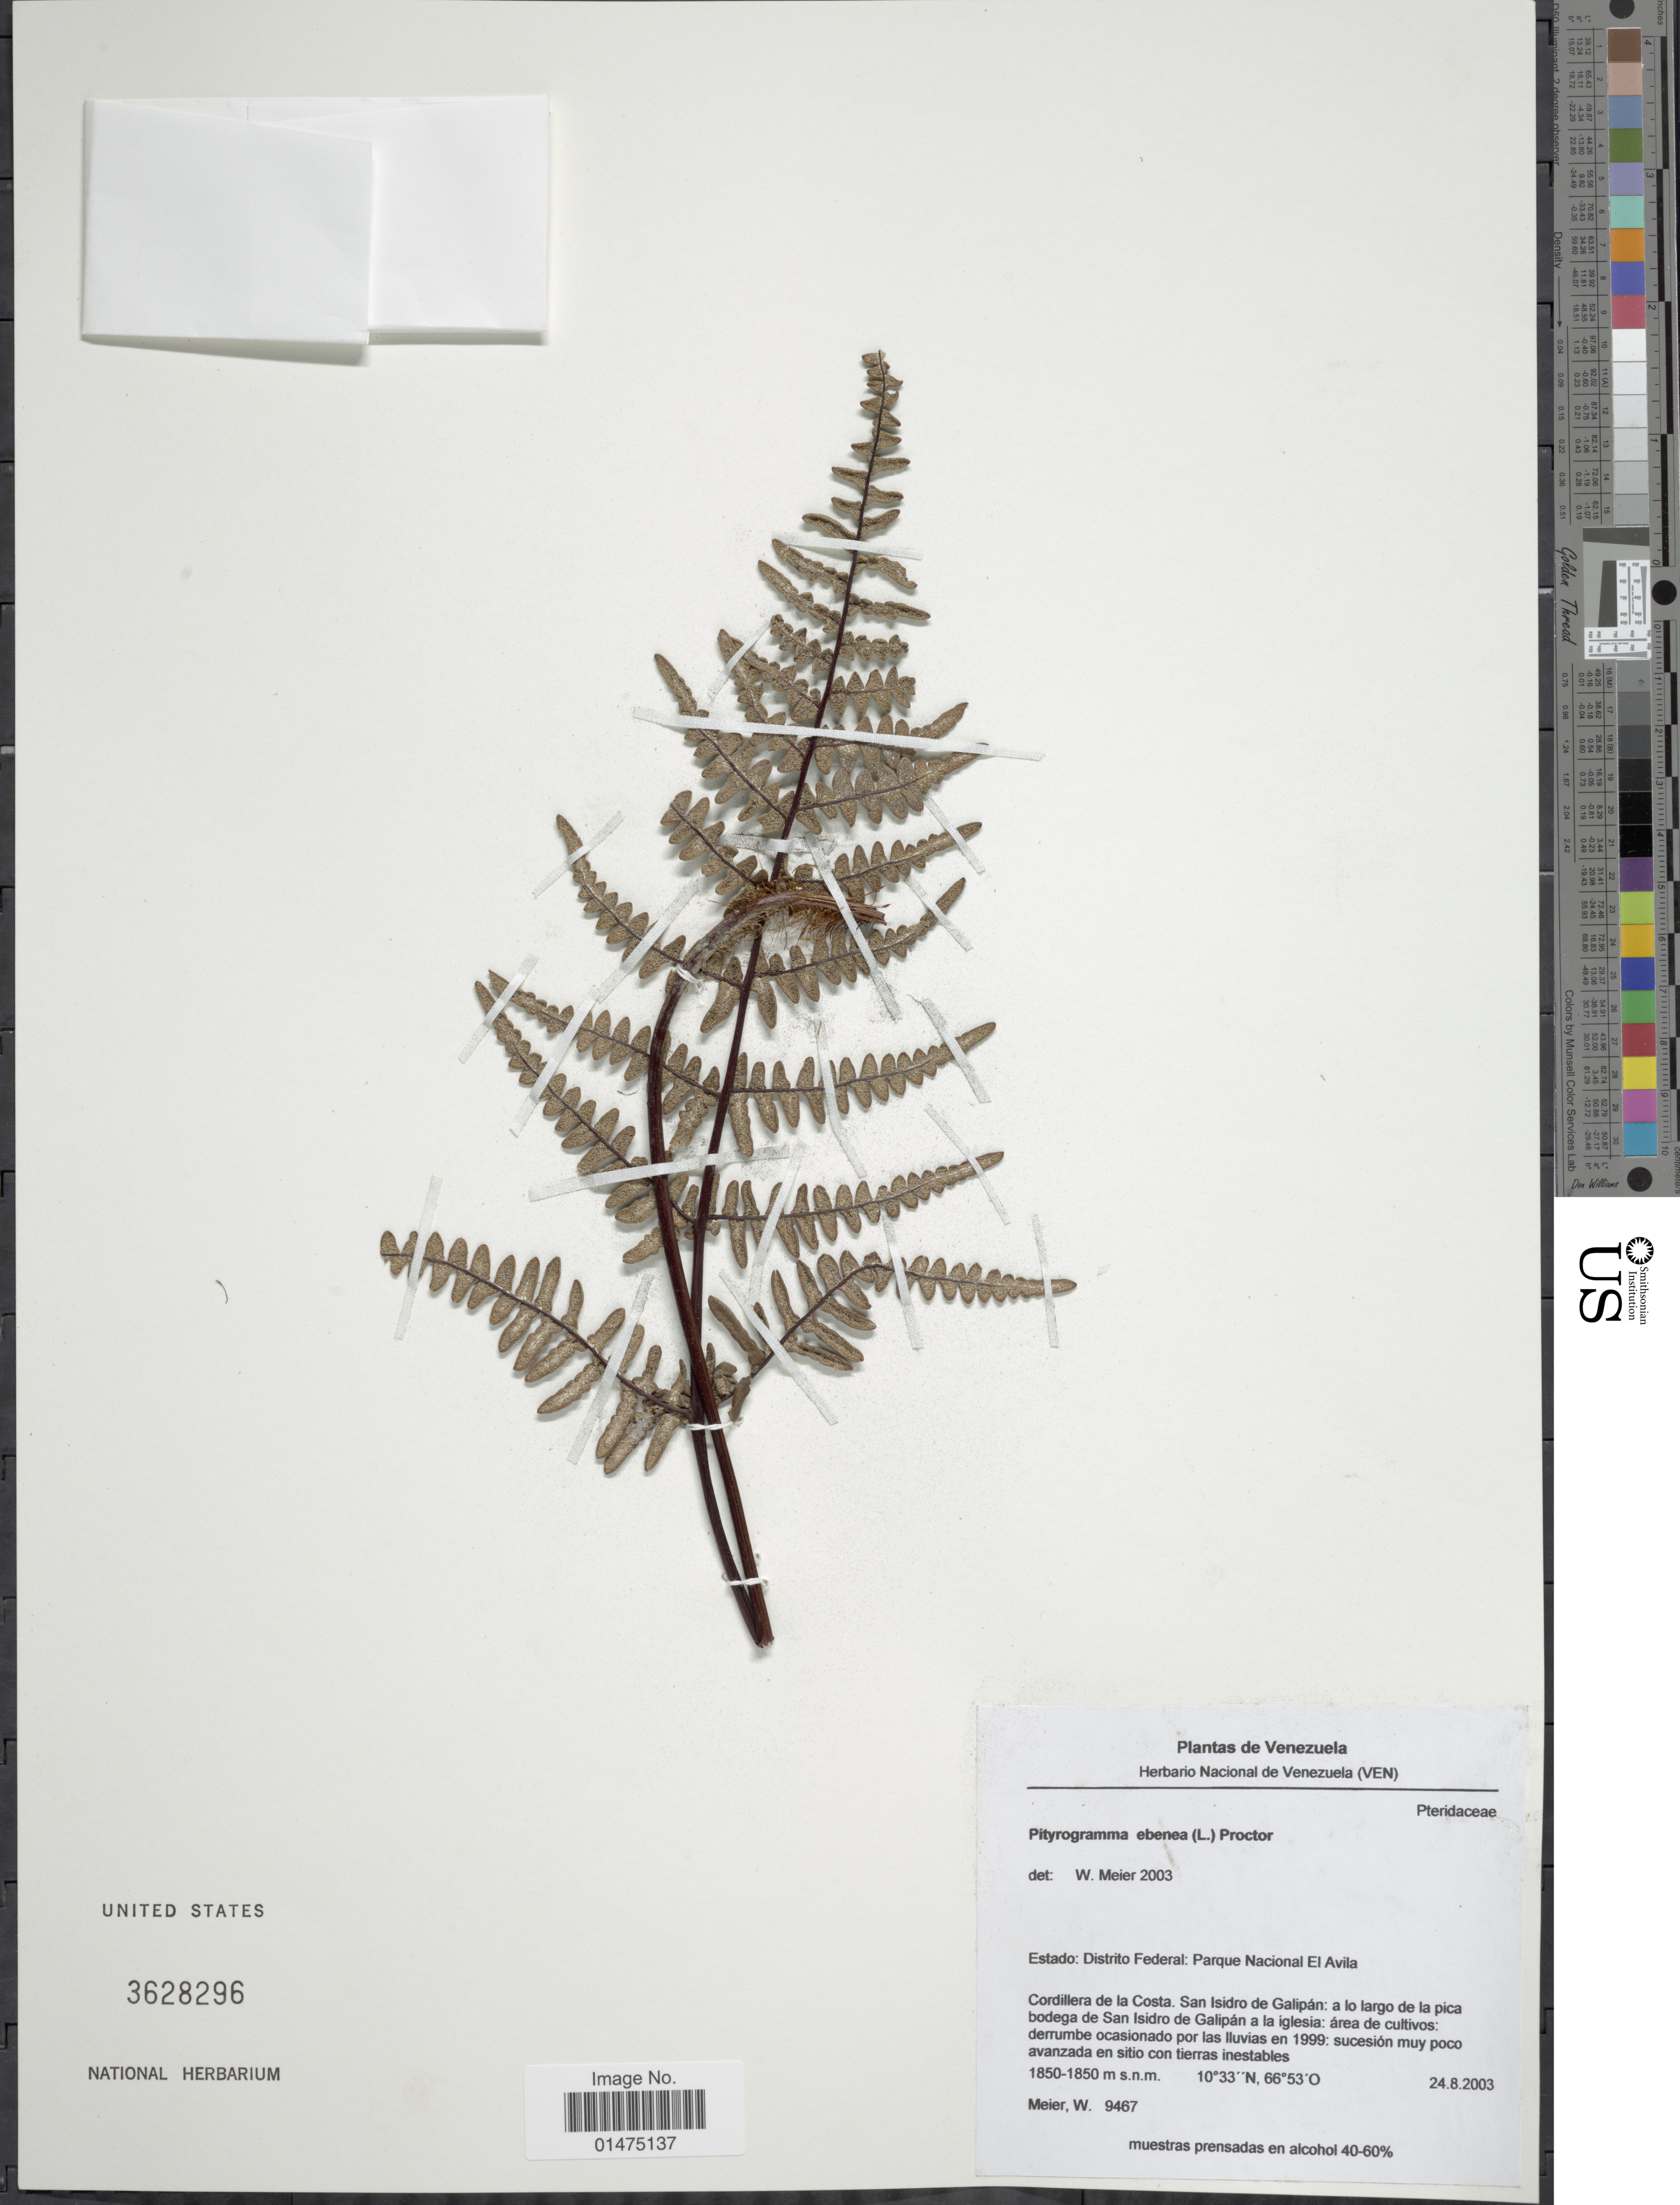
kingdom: Plantae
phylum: Tracheophyta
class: Polypodiopsida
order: Polypodiales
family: Pteridaceae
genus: Pityrogramma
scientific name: Pityrogramma tartarea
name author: (Cav.) Maxon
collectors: W. Meier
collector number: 9467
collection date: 2003-08-24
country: Venezuela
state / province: Miranda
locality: Parque Nacional El Avila, Cordillera de la Costa, San Isidro de Gallipan: a lo lagro de la pica bodega de San Isidro de Gallipan a la iglesia: area de cultivos: derrumbre ocasionado por las lluvias en 1999: sucesion muy poco avanzada en sitio con tierras inestables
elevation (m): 1850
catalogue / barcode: US 3628296